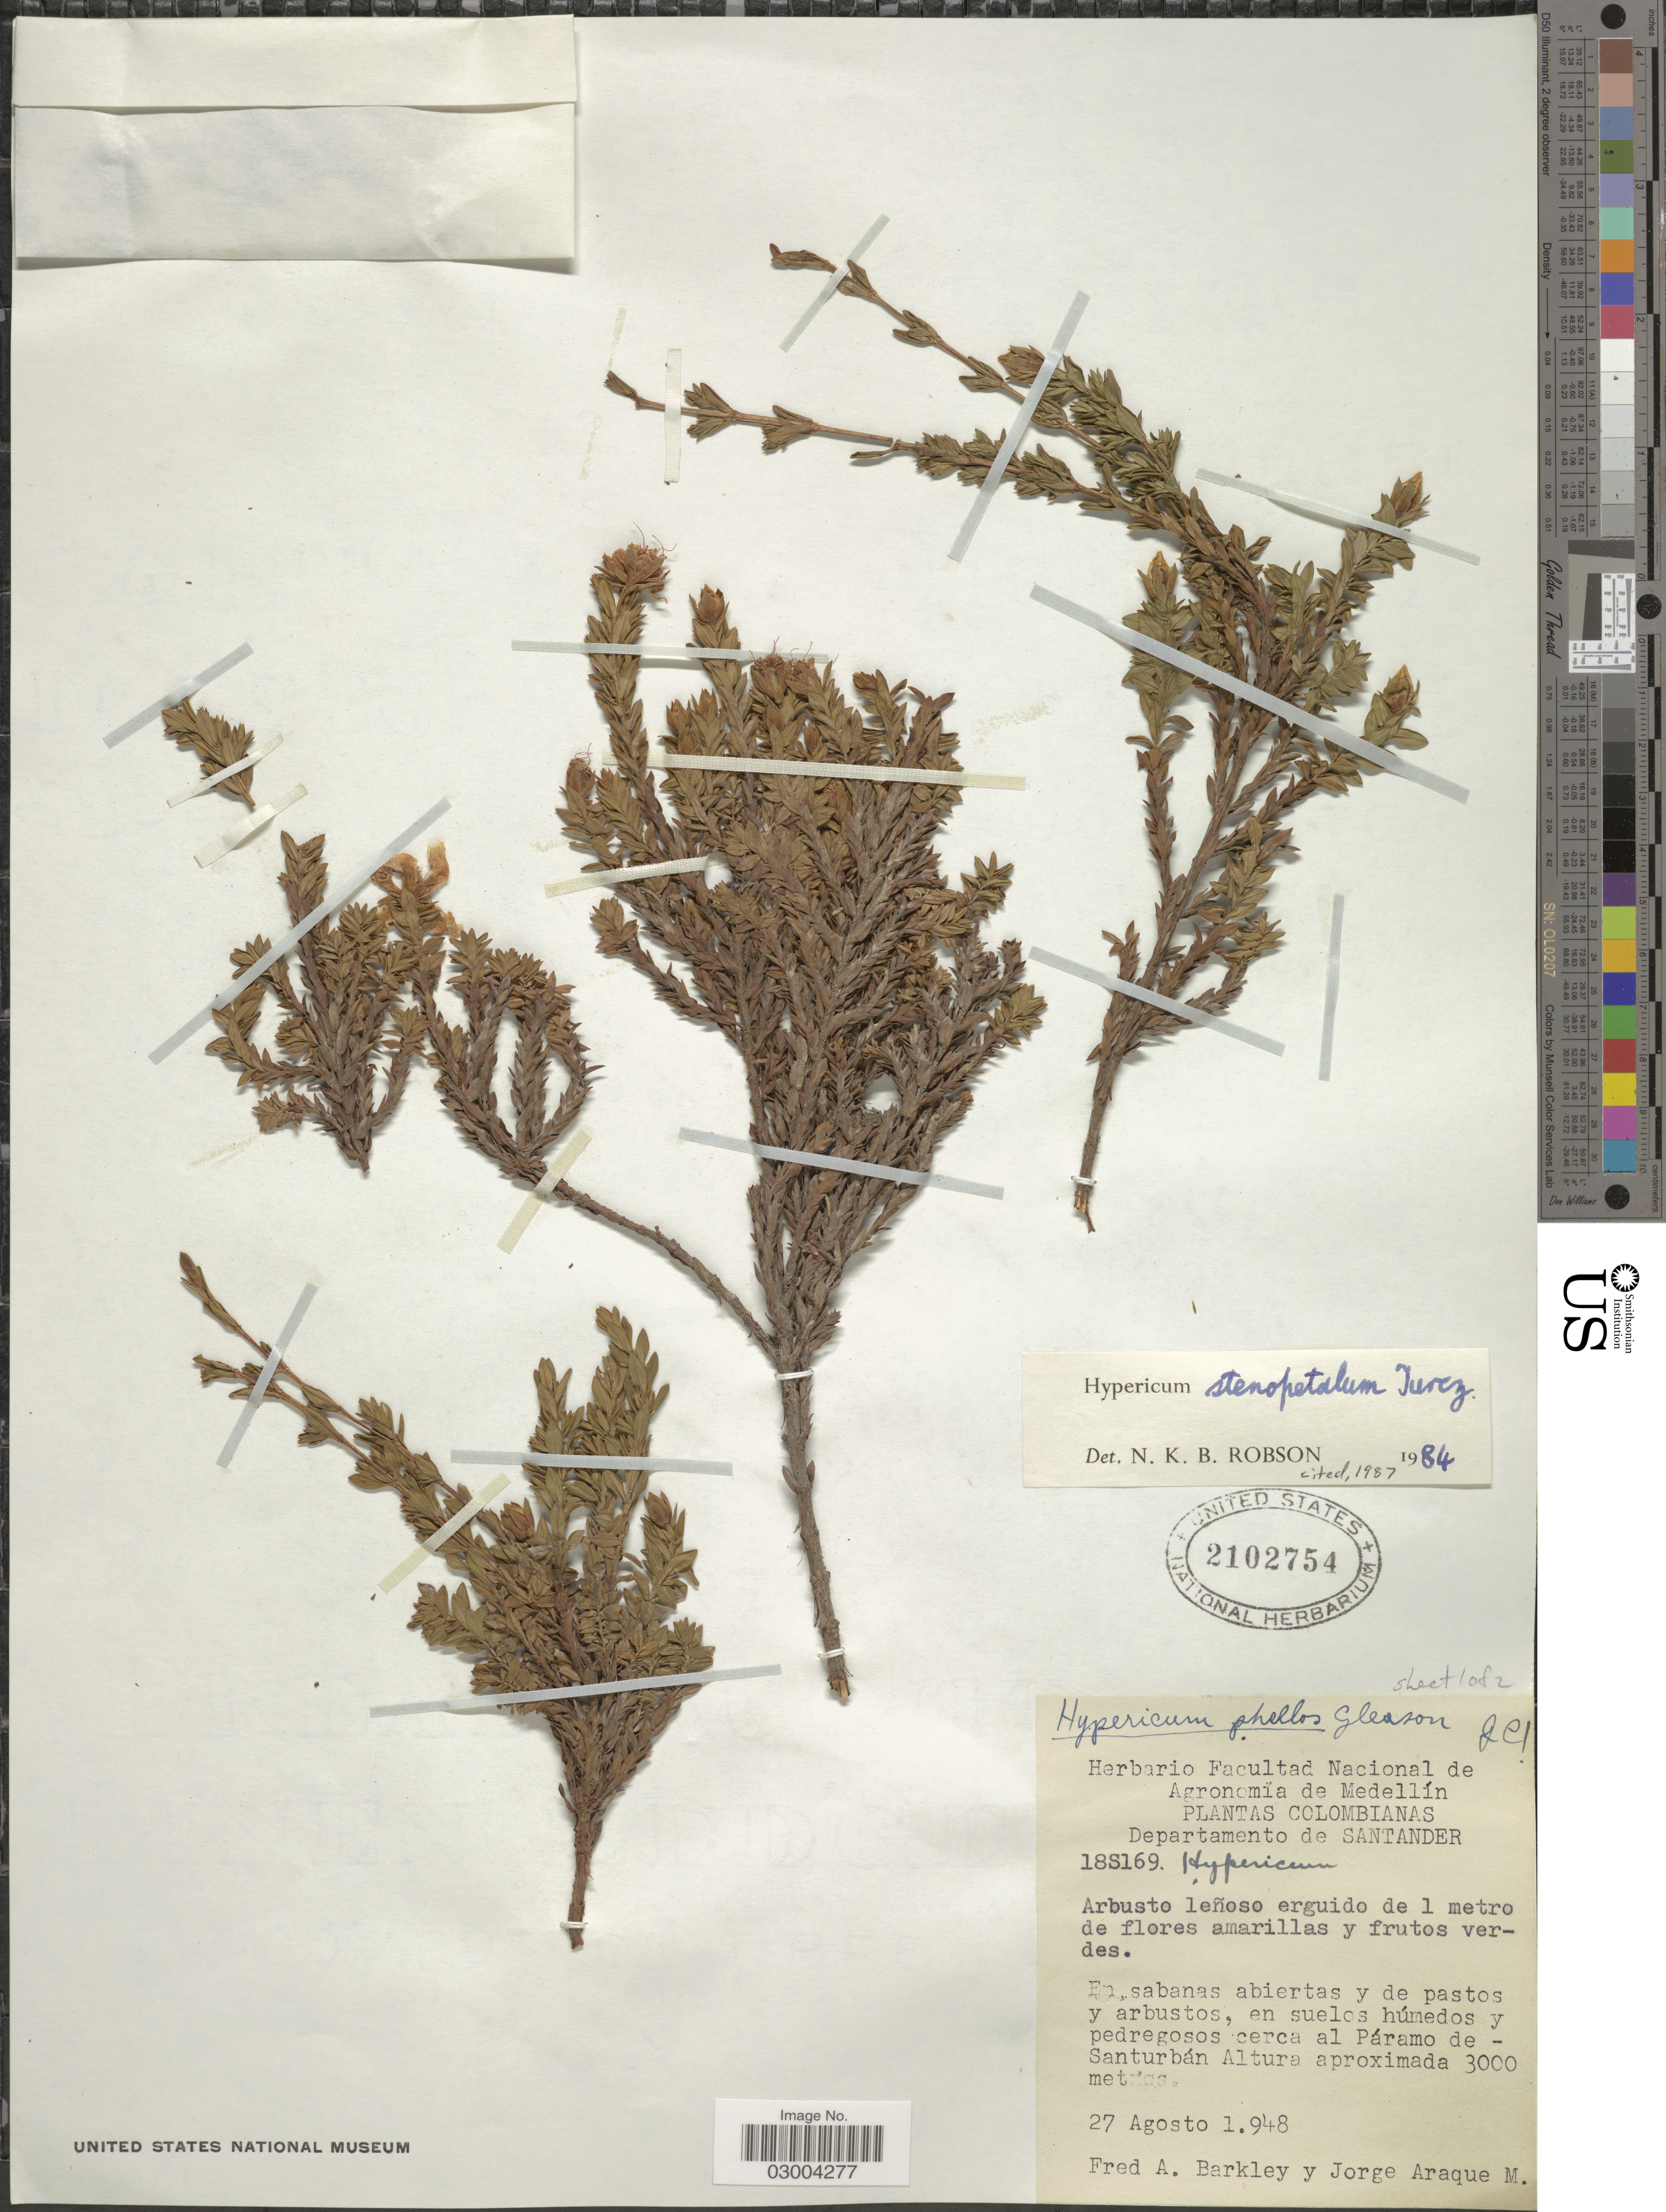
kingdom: Plantae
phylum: Tracheophyta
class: Magnoliopsida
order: Malpighiales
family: Hypericaceae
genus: Hypericum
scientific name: Hypericum stenopetalum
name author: Turcz.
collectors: F. A. Barkley & J. Araque Molina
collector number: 18S169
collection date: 1948-08-27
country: Colombia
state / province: Santander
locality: Departamento de Santander. En sabanas abiertas y de pastos y arbustos, en suelos húmedos y pedregosos cerca al Páramo de - Santurbán.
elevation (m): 3000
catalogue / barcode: US 2102754